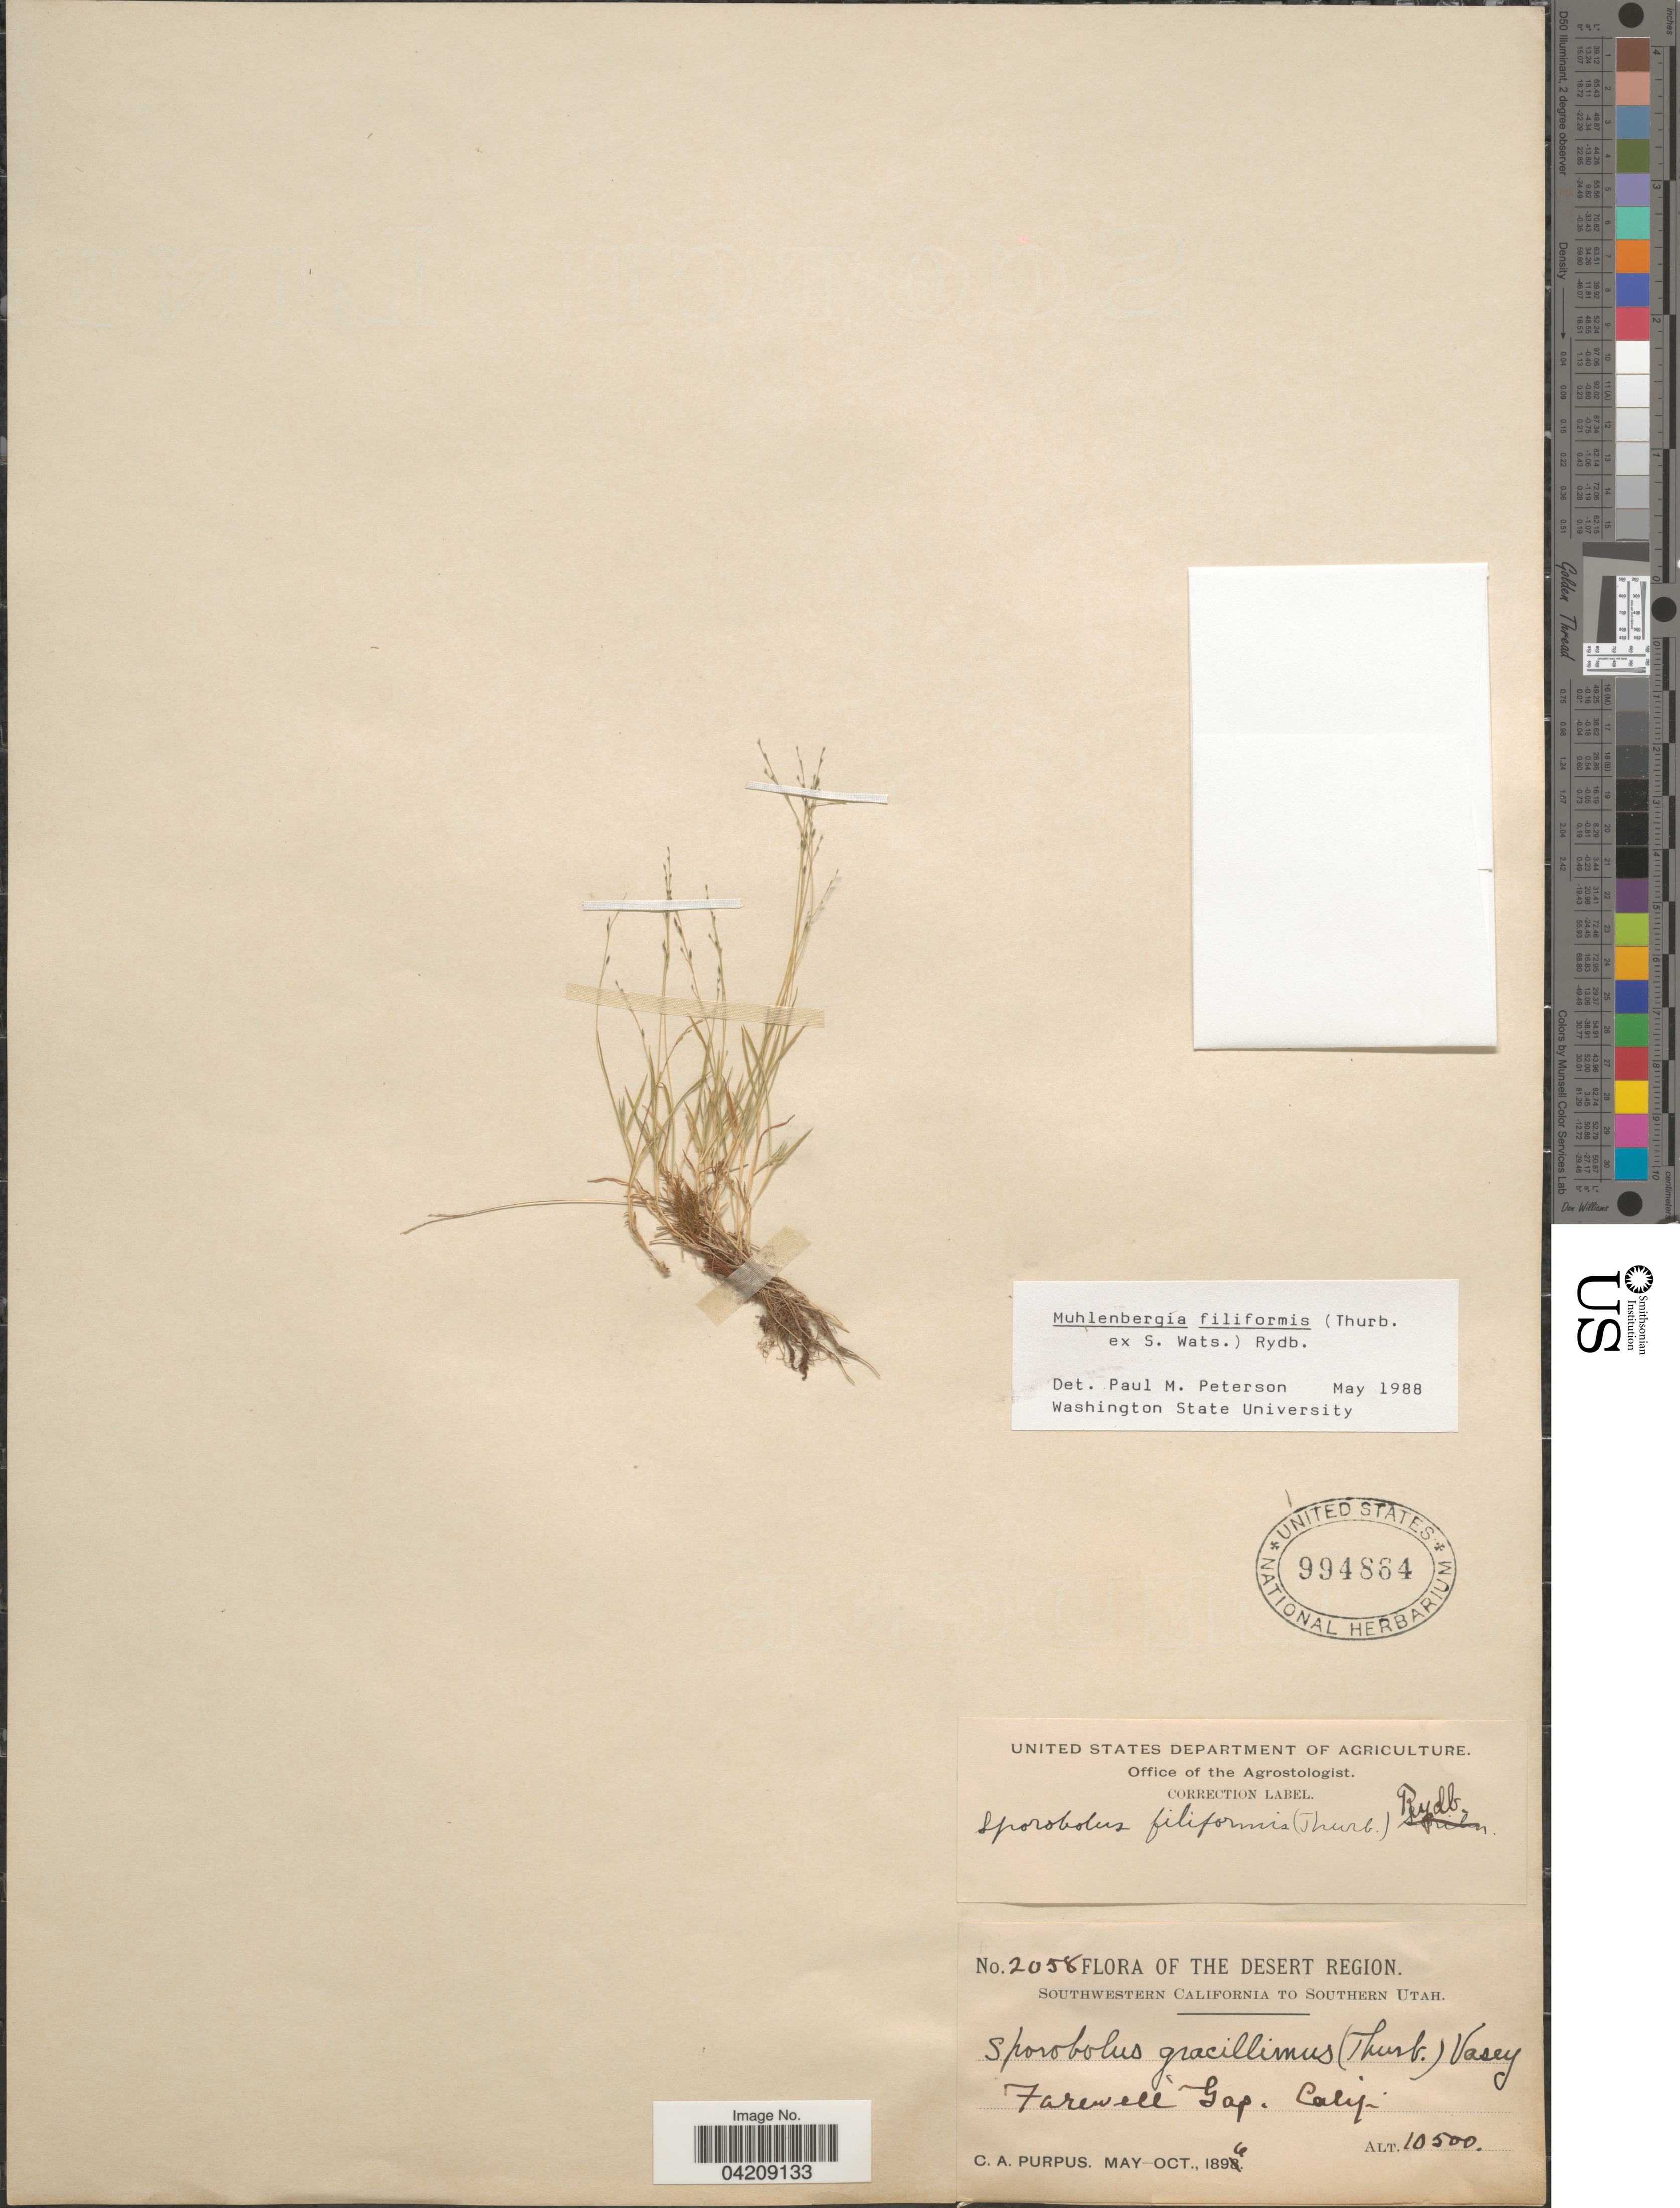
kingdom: Plantae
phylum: Tracheophyta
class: Liliopsida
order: Poales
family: Poaceae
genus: Muhlenbergia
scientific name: Muhlenbergia filiformis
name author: (Thurb. ex S. Watson) Rydb.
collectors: C. A. Purpus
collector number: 2058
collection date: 1896-05/1896-10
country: United States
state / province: California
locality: The Desert Region. Southwestern California. Farewell Gap.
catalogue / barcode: US 994864